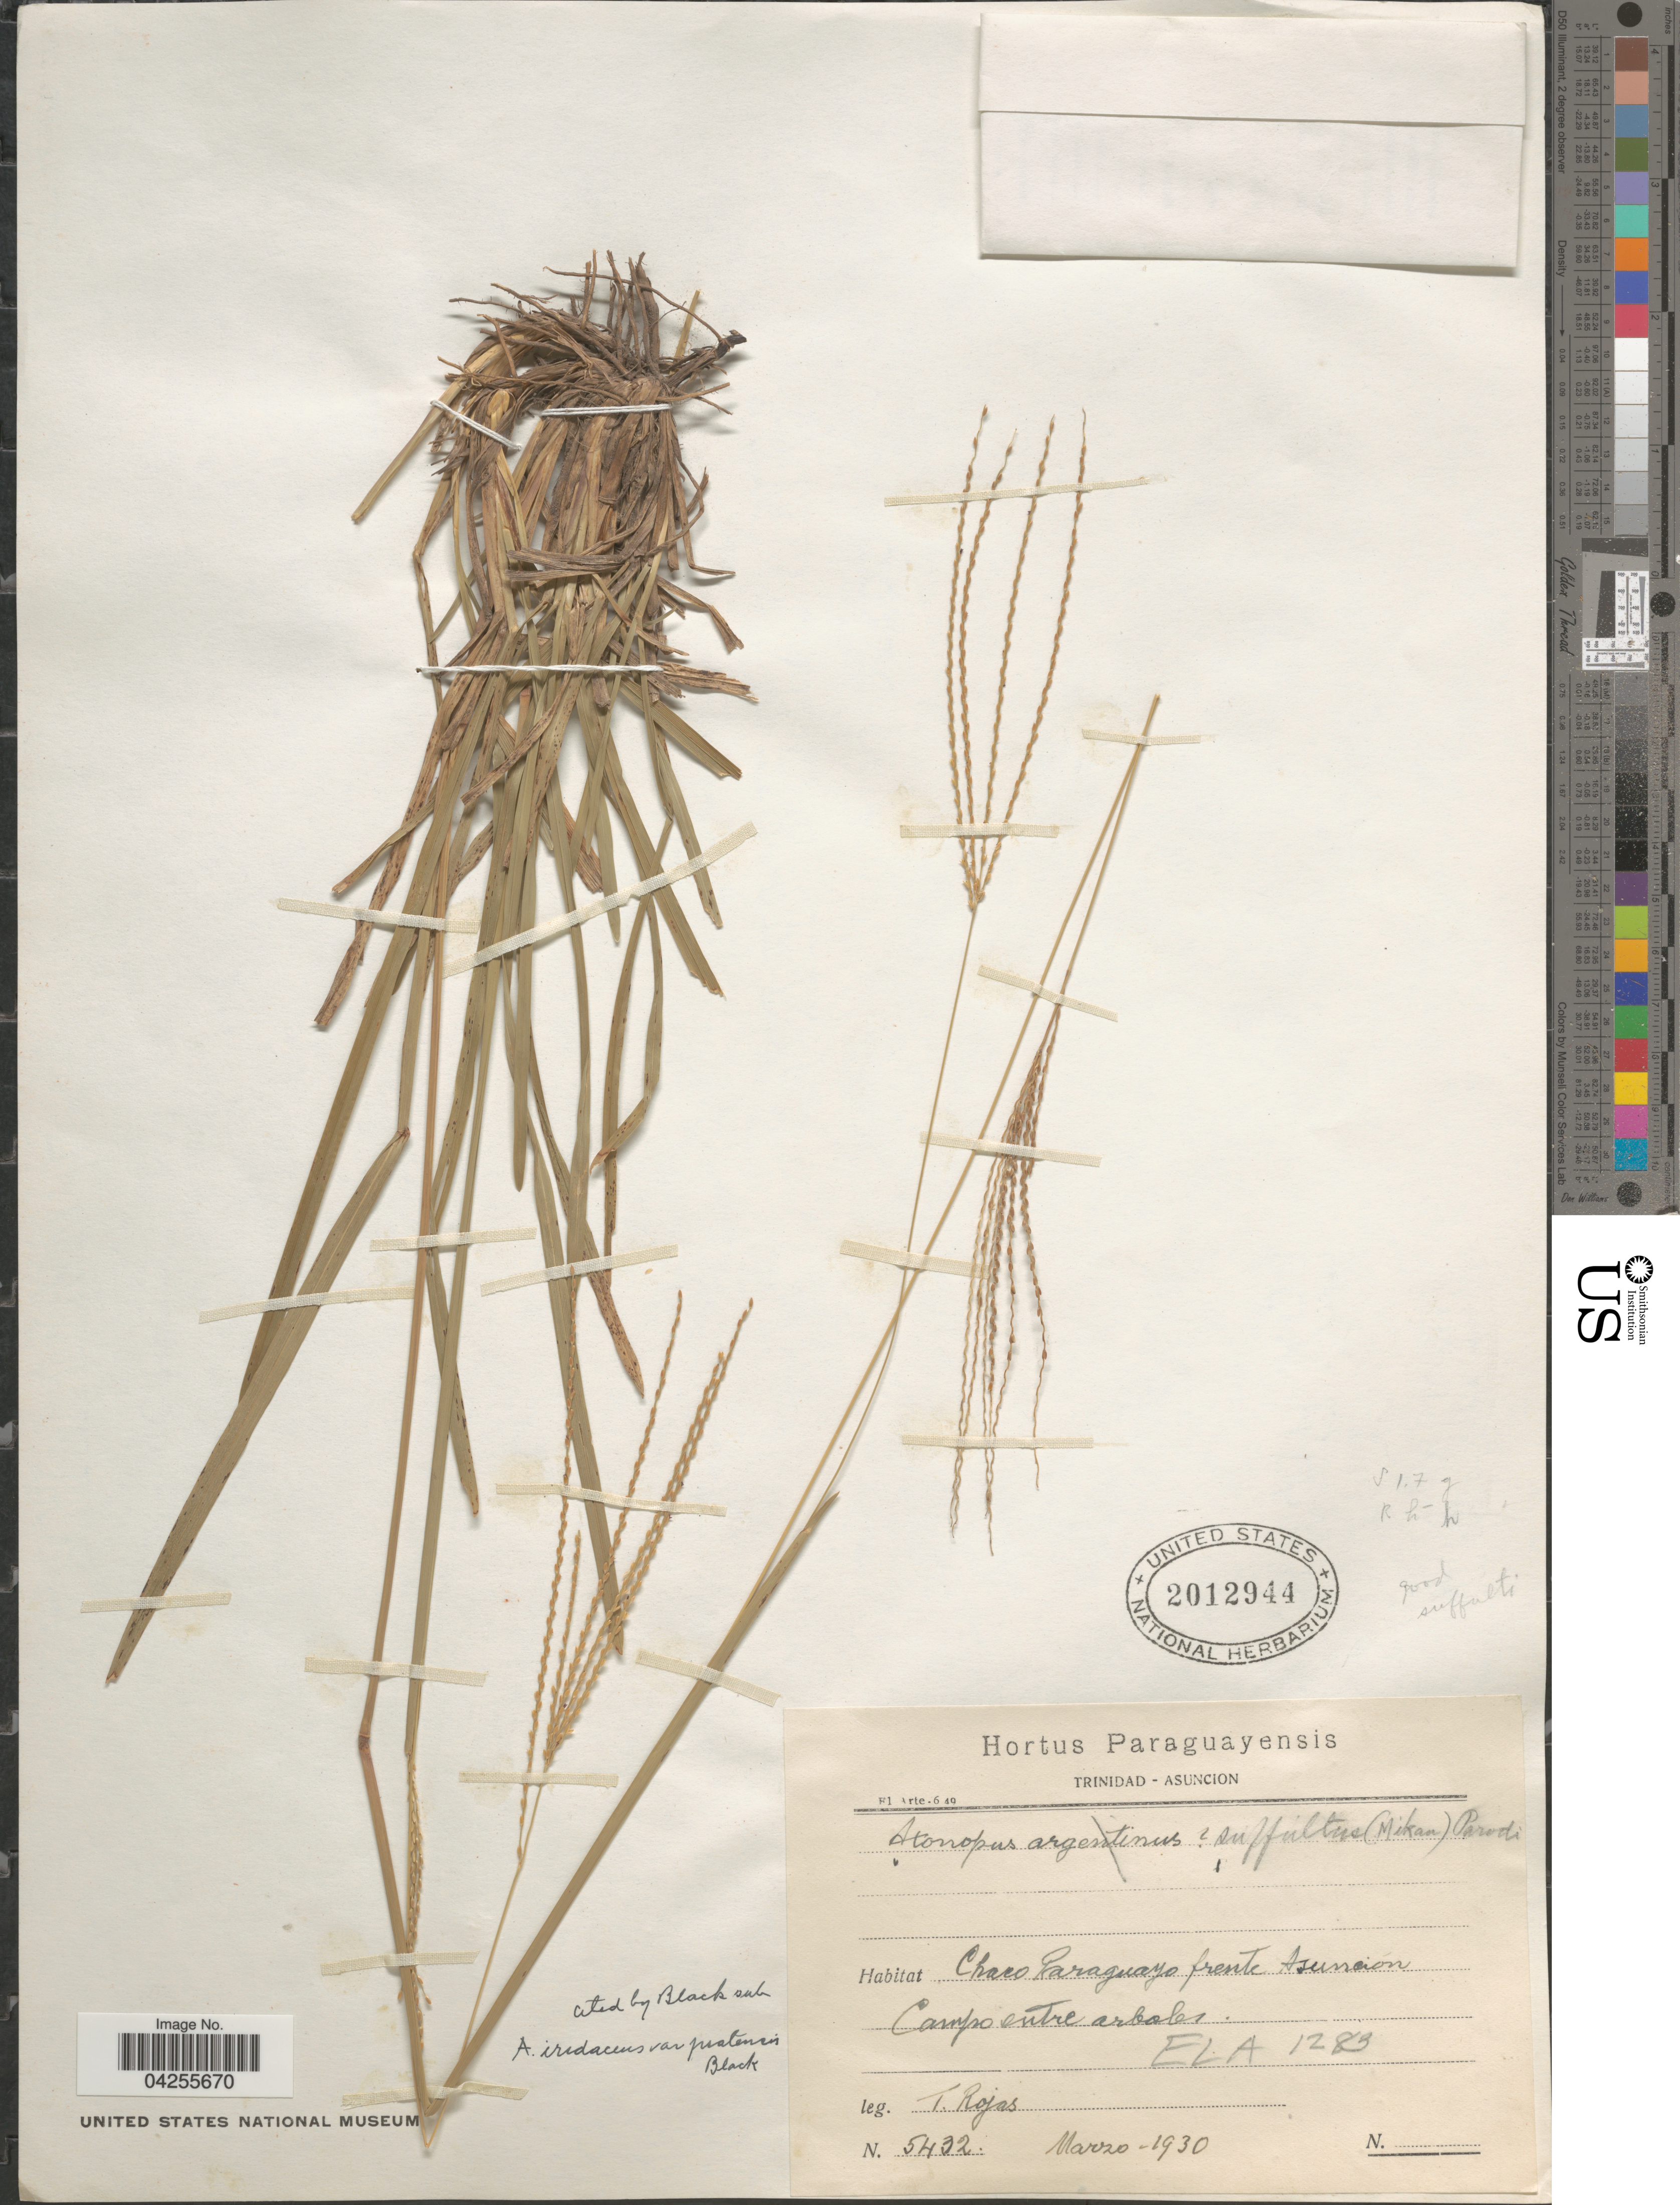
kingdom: Plantae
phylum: Tracheophyta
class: Liliopsida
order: Poales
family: Poaceae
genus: Axonopus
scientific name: Axonopus suffultus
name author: (Nees) Kuhlm.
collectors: T. Rojas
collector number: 5432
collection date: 1930-03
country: Paraguay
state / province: Asuncion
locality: Chaco Paraguayo frente Asuncion.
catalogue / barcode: US 2012944